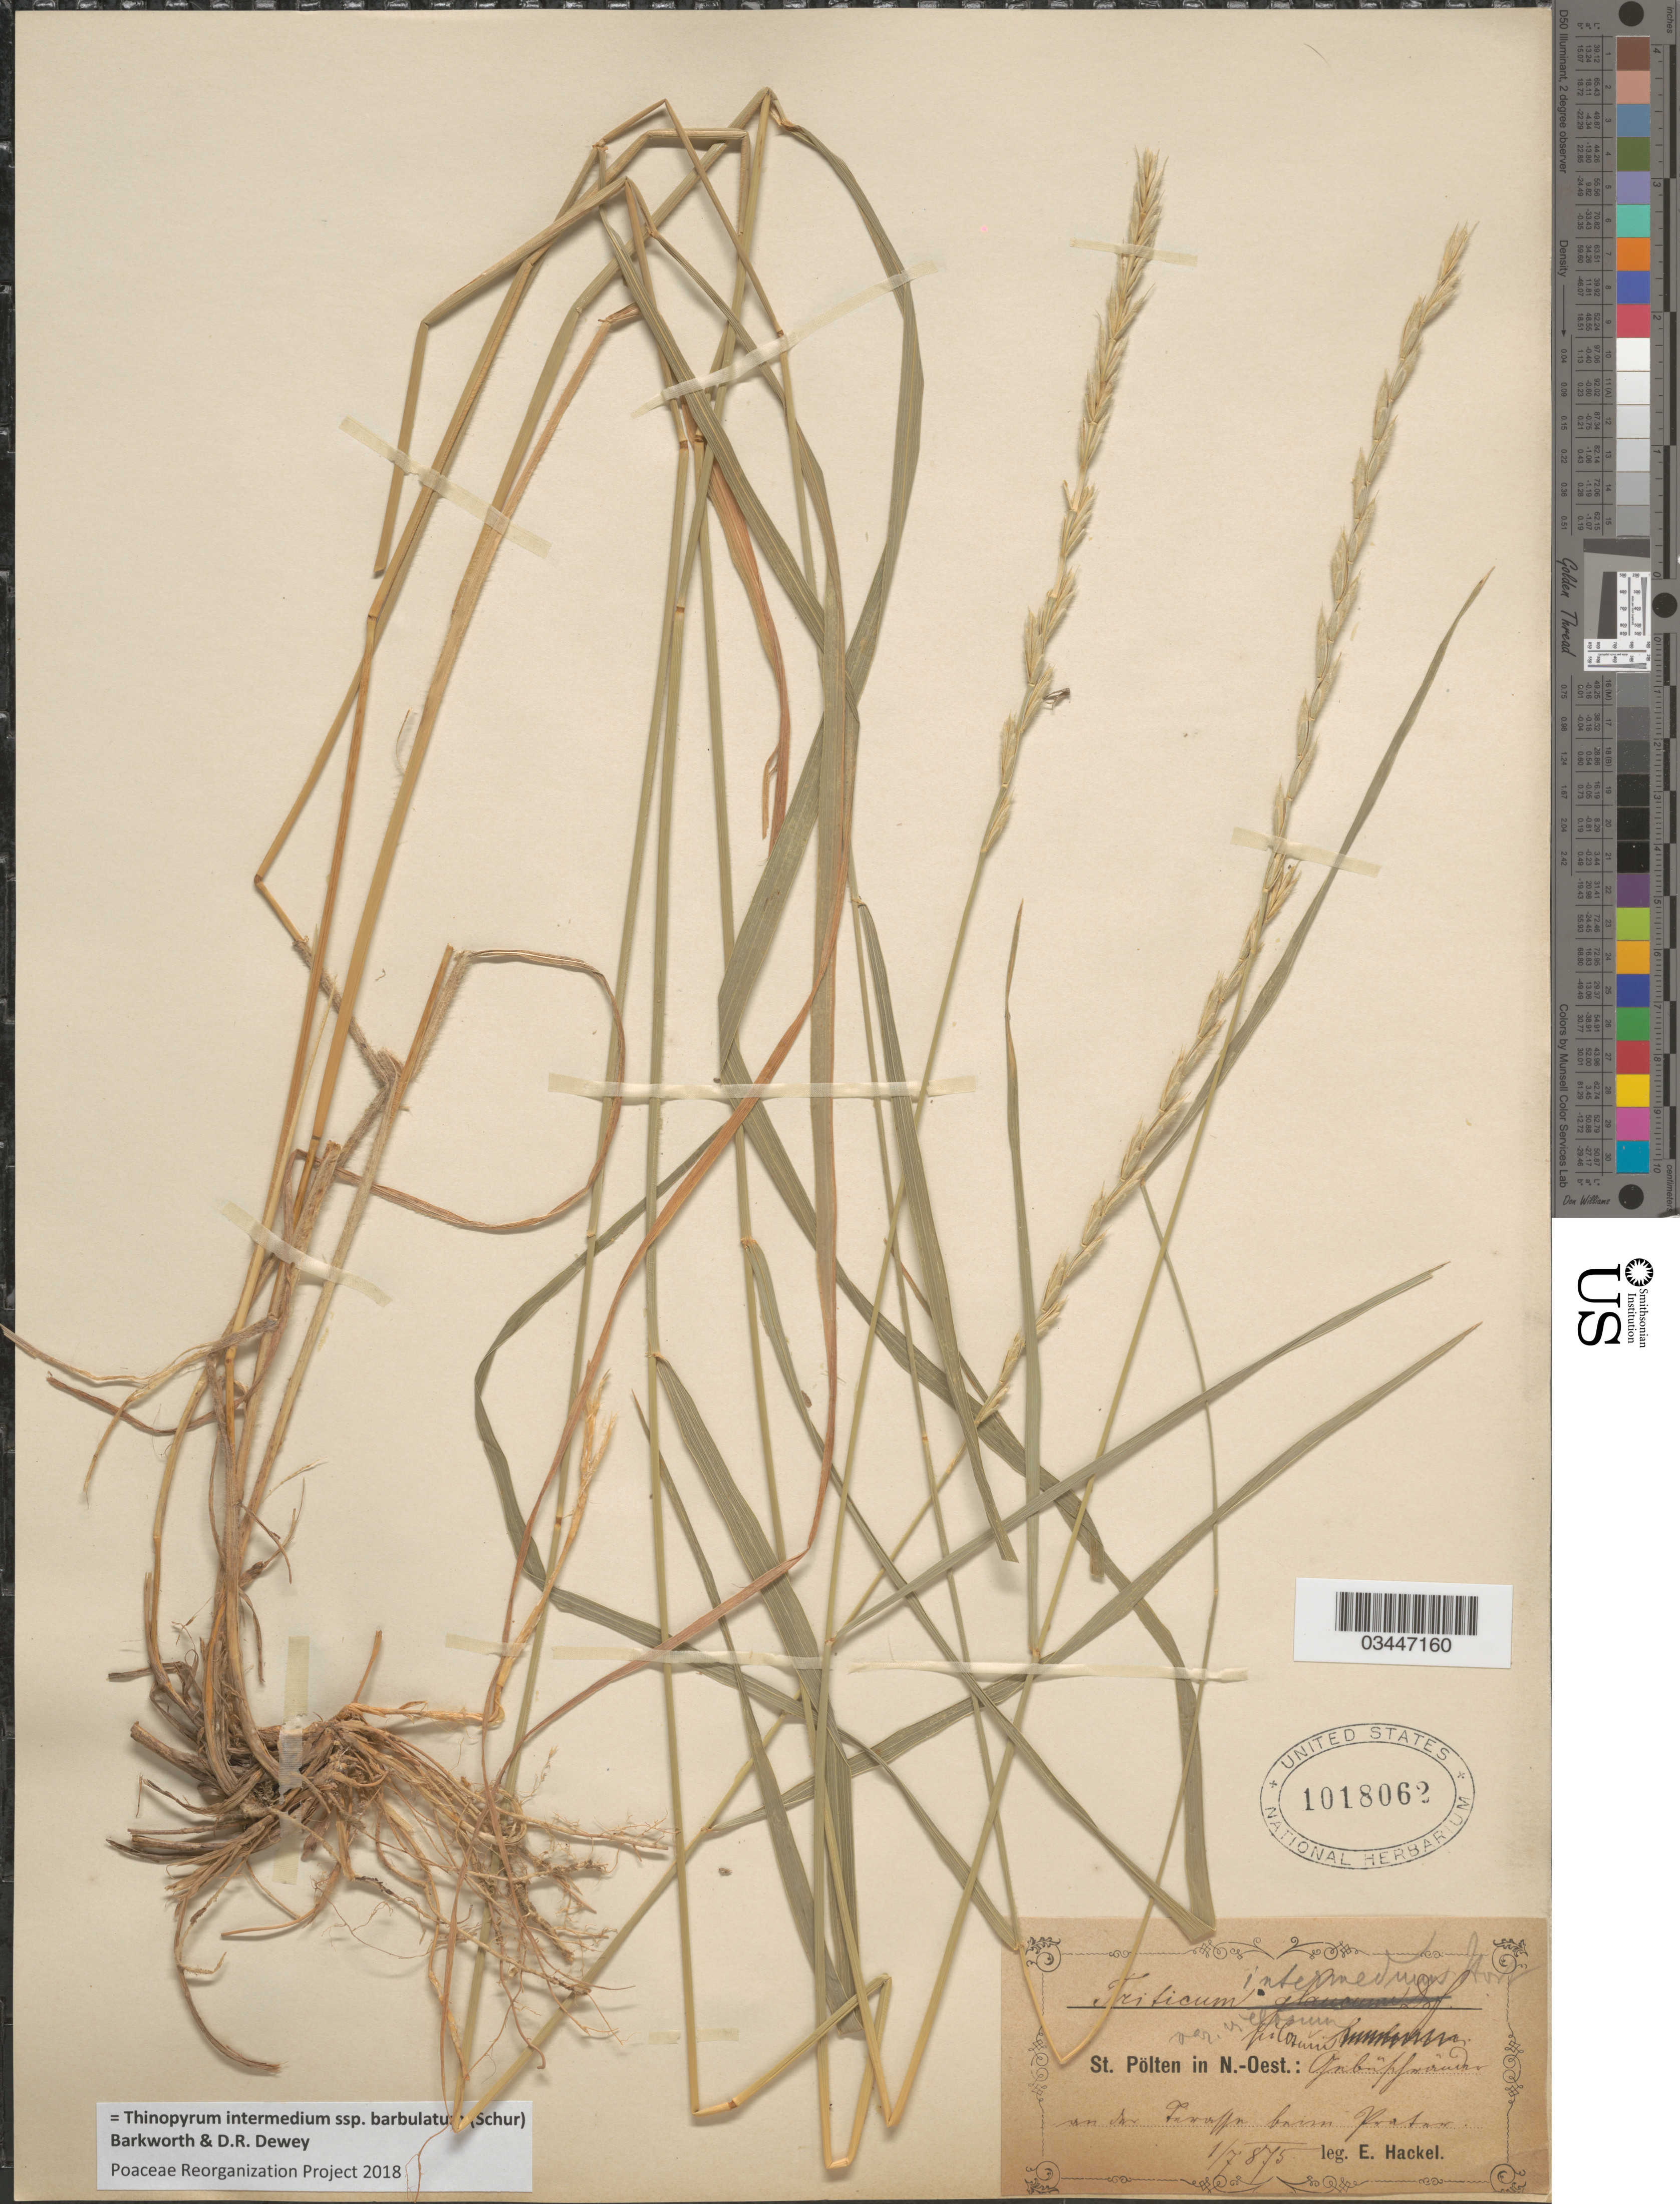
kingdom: Plantae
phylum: Tracheophyta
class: Liliopsida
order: Poales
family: Poaceae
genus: Thinopyrum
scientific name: Thinopyrum intermedium subsp. barbulatum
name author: (Schur) Barkworth & Dewey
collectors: E. Hackel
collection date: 1875-07-01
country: Austria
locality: St. Pölten in N.-Oest.: [illegible text].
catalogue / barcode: US 1018062